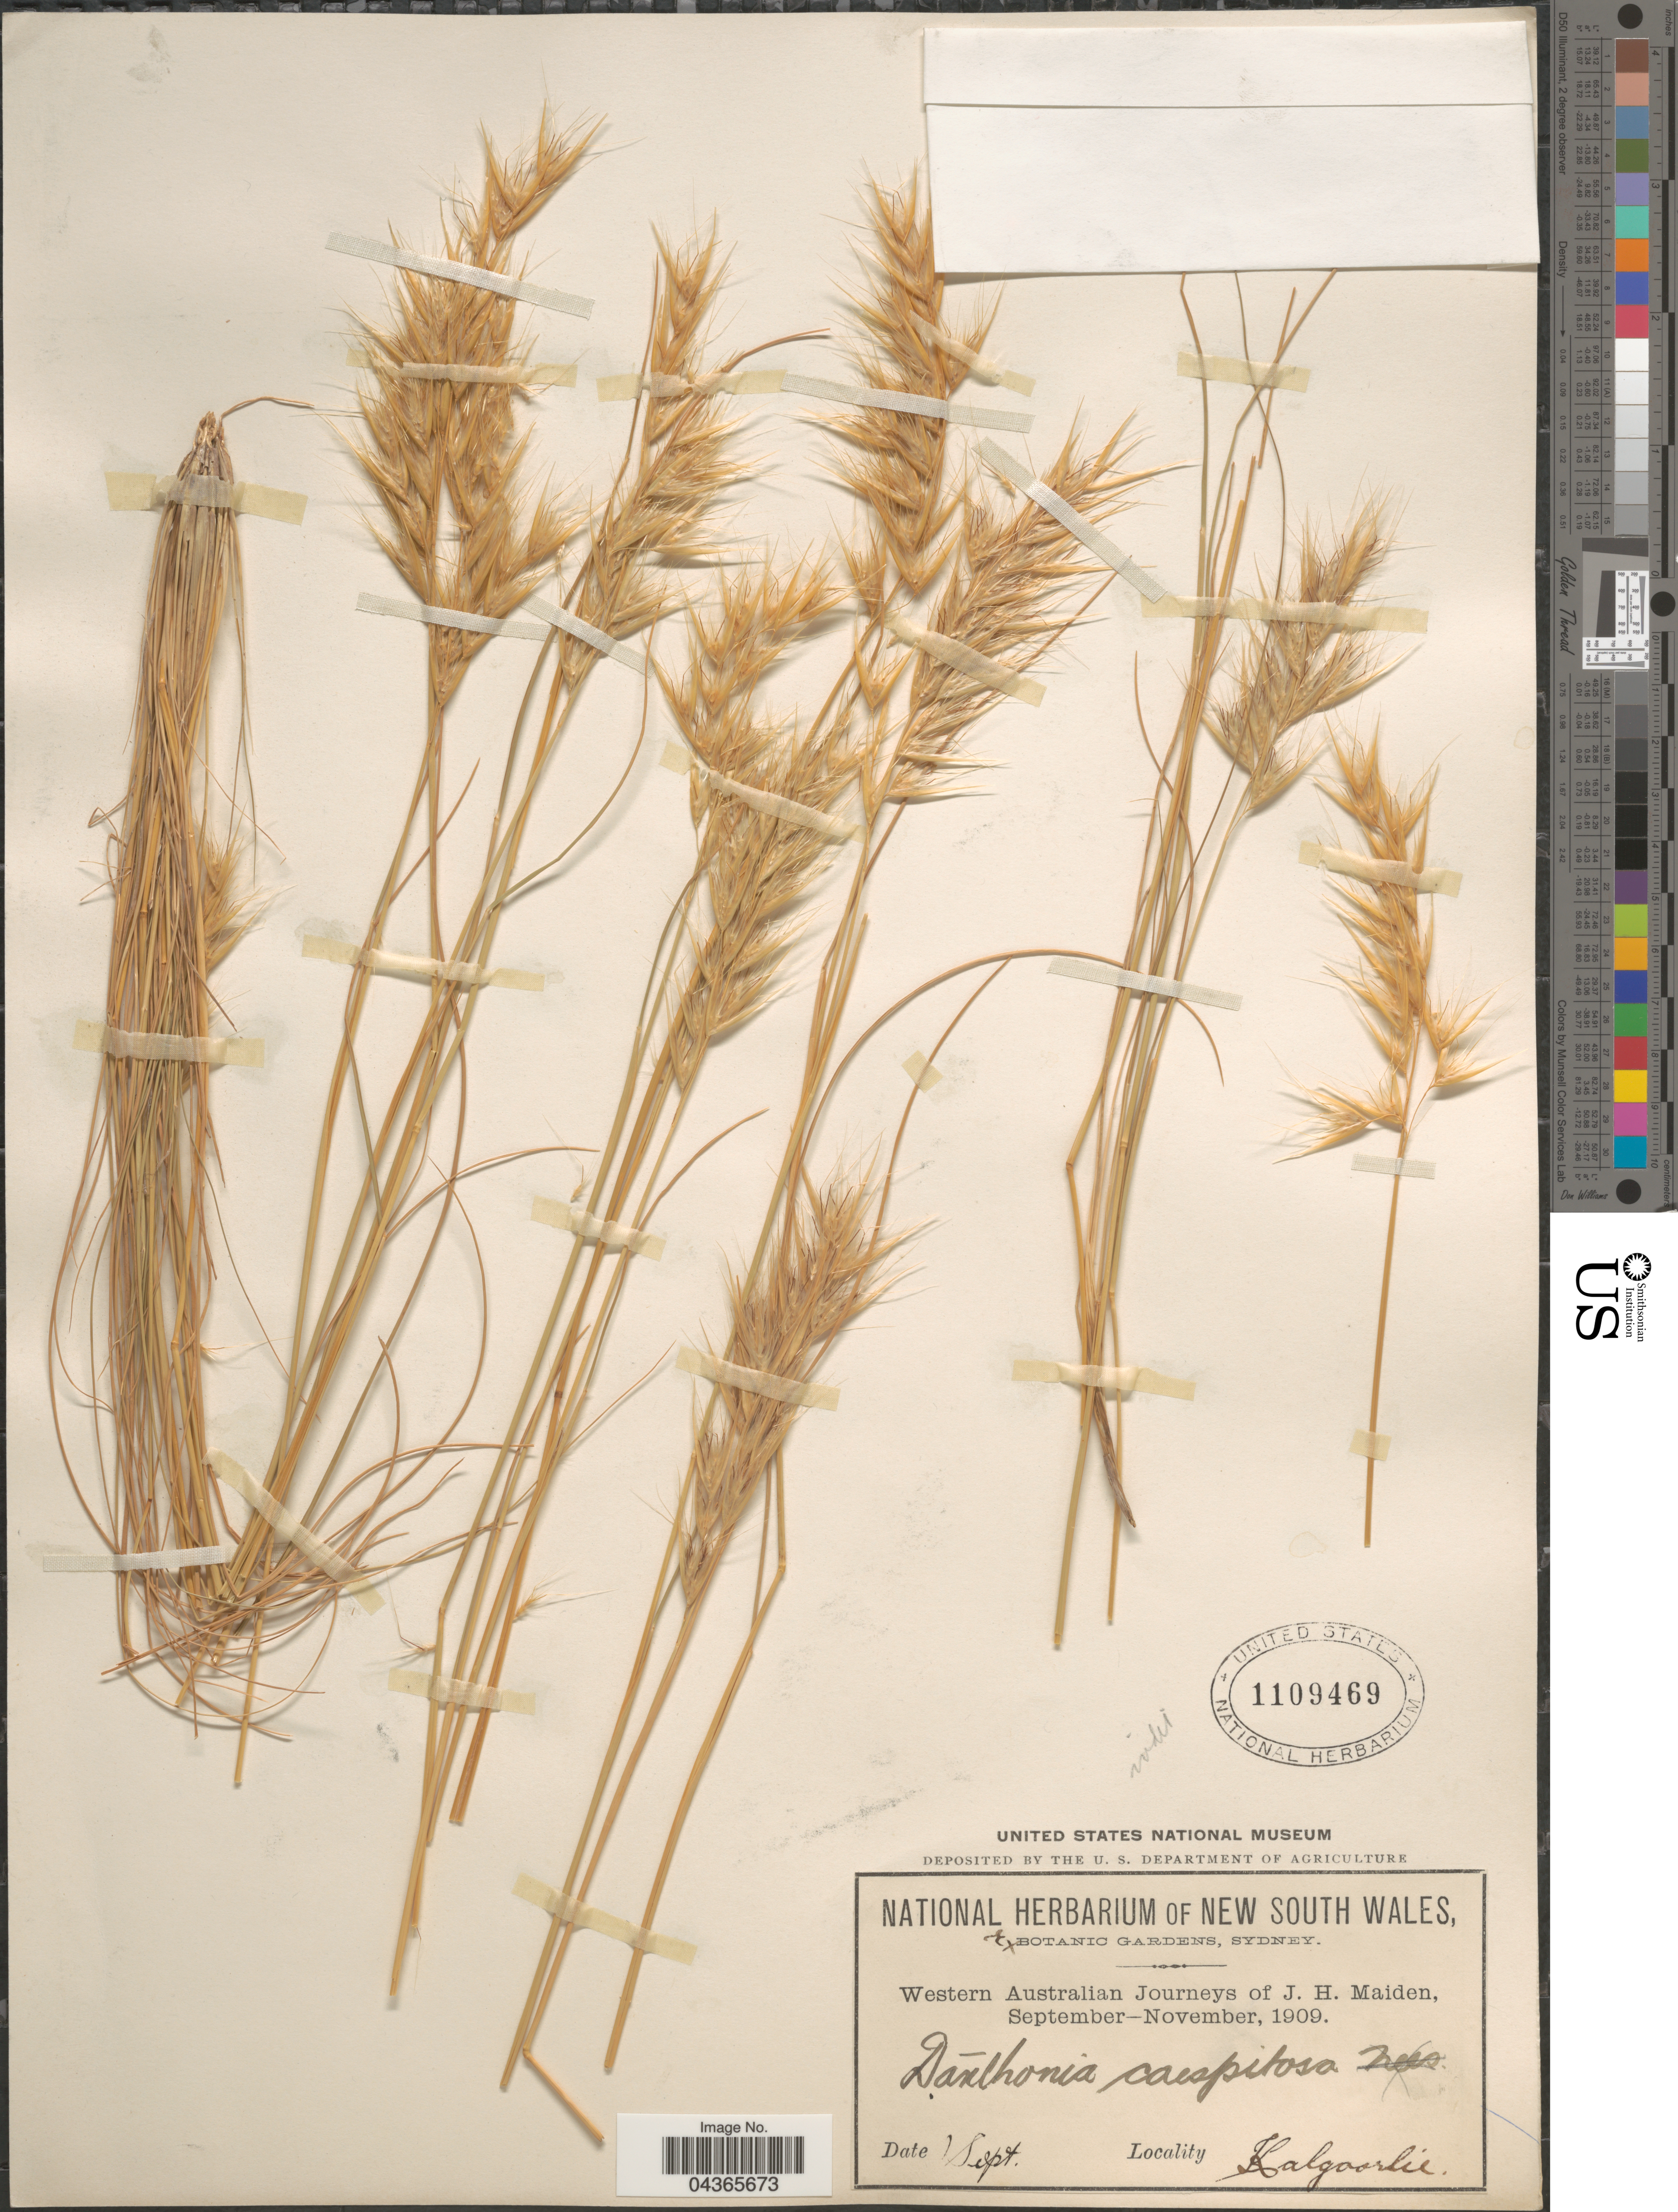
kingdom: Plantae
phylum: Tracheophyta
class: Liliopsida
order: Poales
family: Poaceae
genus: Rytidosperma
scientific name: Rytidosperma sp.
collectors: J. Maiden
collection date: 1909-09-01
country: Australia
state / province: Western Australia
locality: Kalgoorlie.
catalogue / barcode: US 1109469